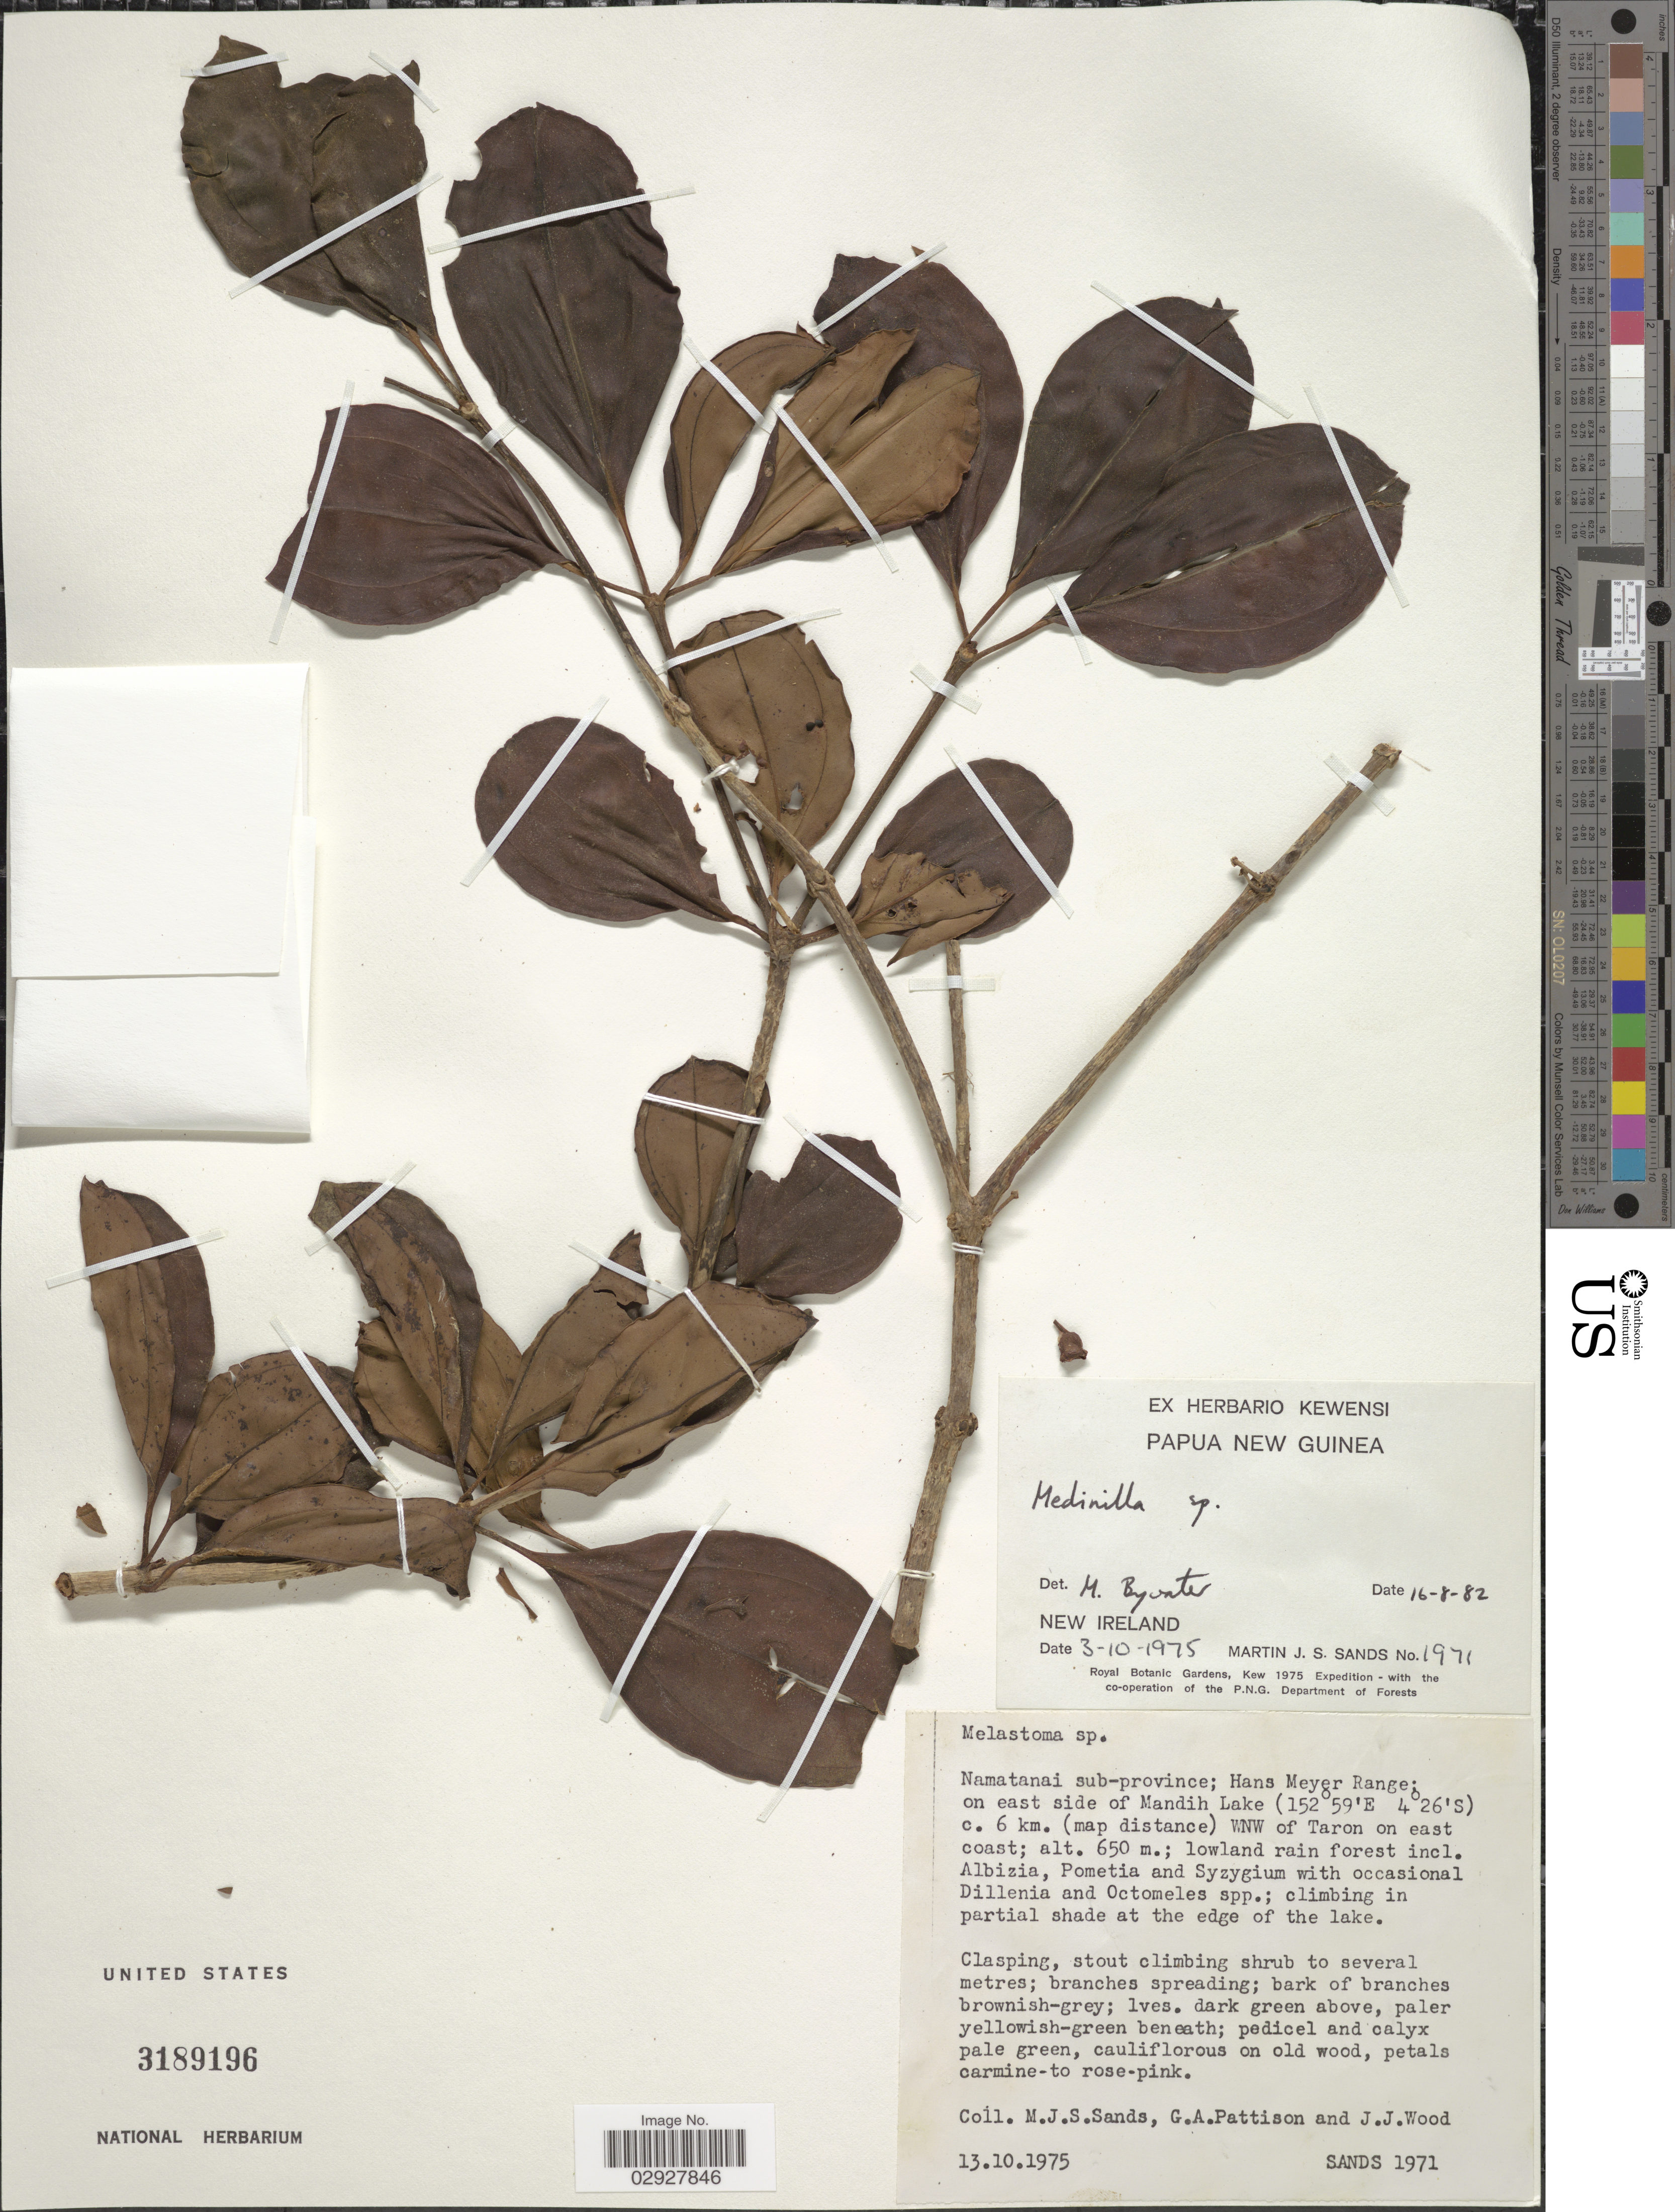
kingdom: Plantae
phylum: Tracheophyta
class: Magnoliopsida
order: Myrtales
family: Melastomataceae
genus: Medinilla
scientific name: Medinilla sp.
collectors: M. Sands, G. Pattison & J. Wood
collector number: SANDS 1971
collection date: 1975-10-13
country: Papua New Guinea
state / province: New Ireland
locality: Namatanai sub-province; Hans Meyer Range; on east side of Madih Lake, c. 6 km (map distance) WNW of Taron on east coast.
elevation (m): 650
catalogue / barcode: US 3189196